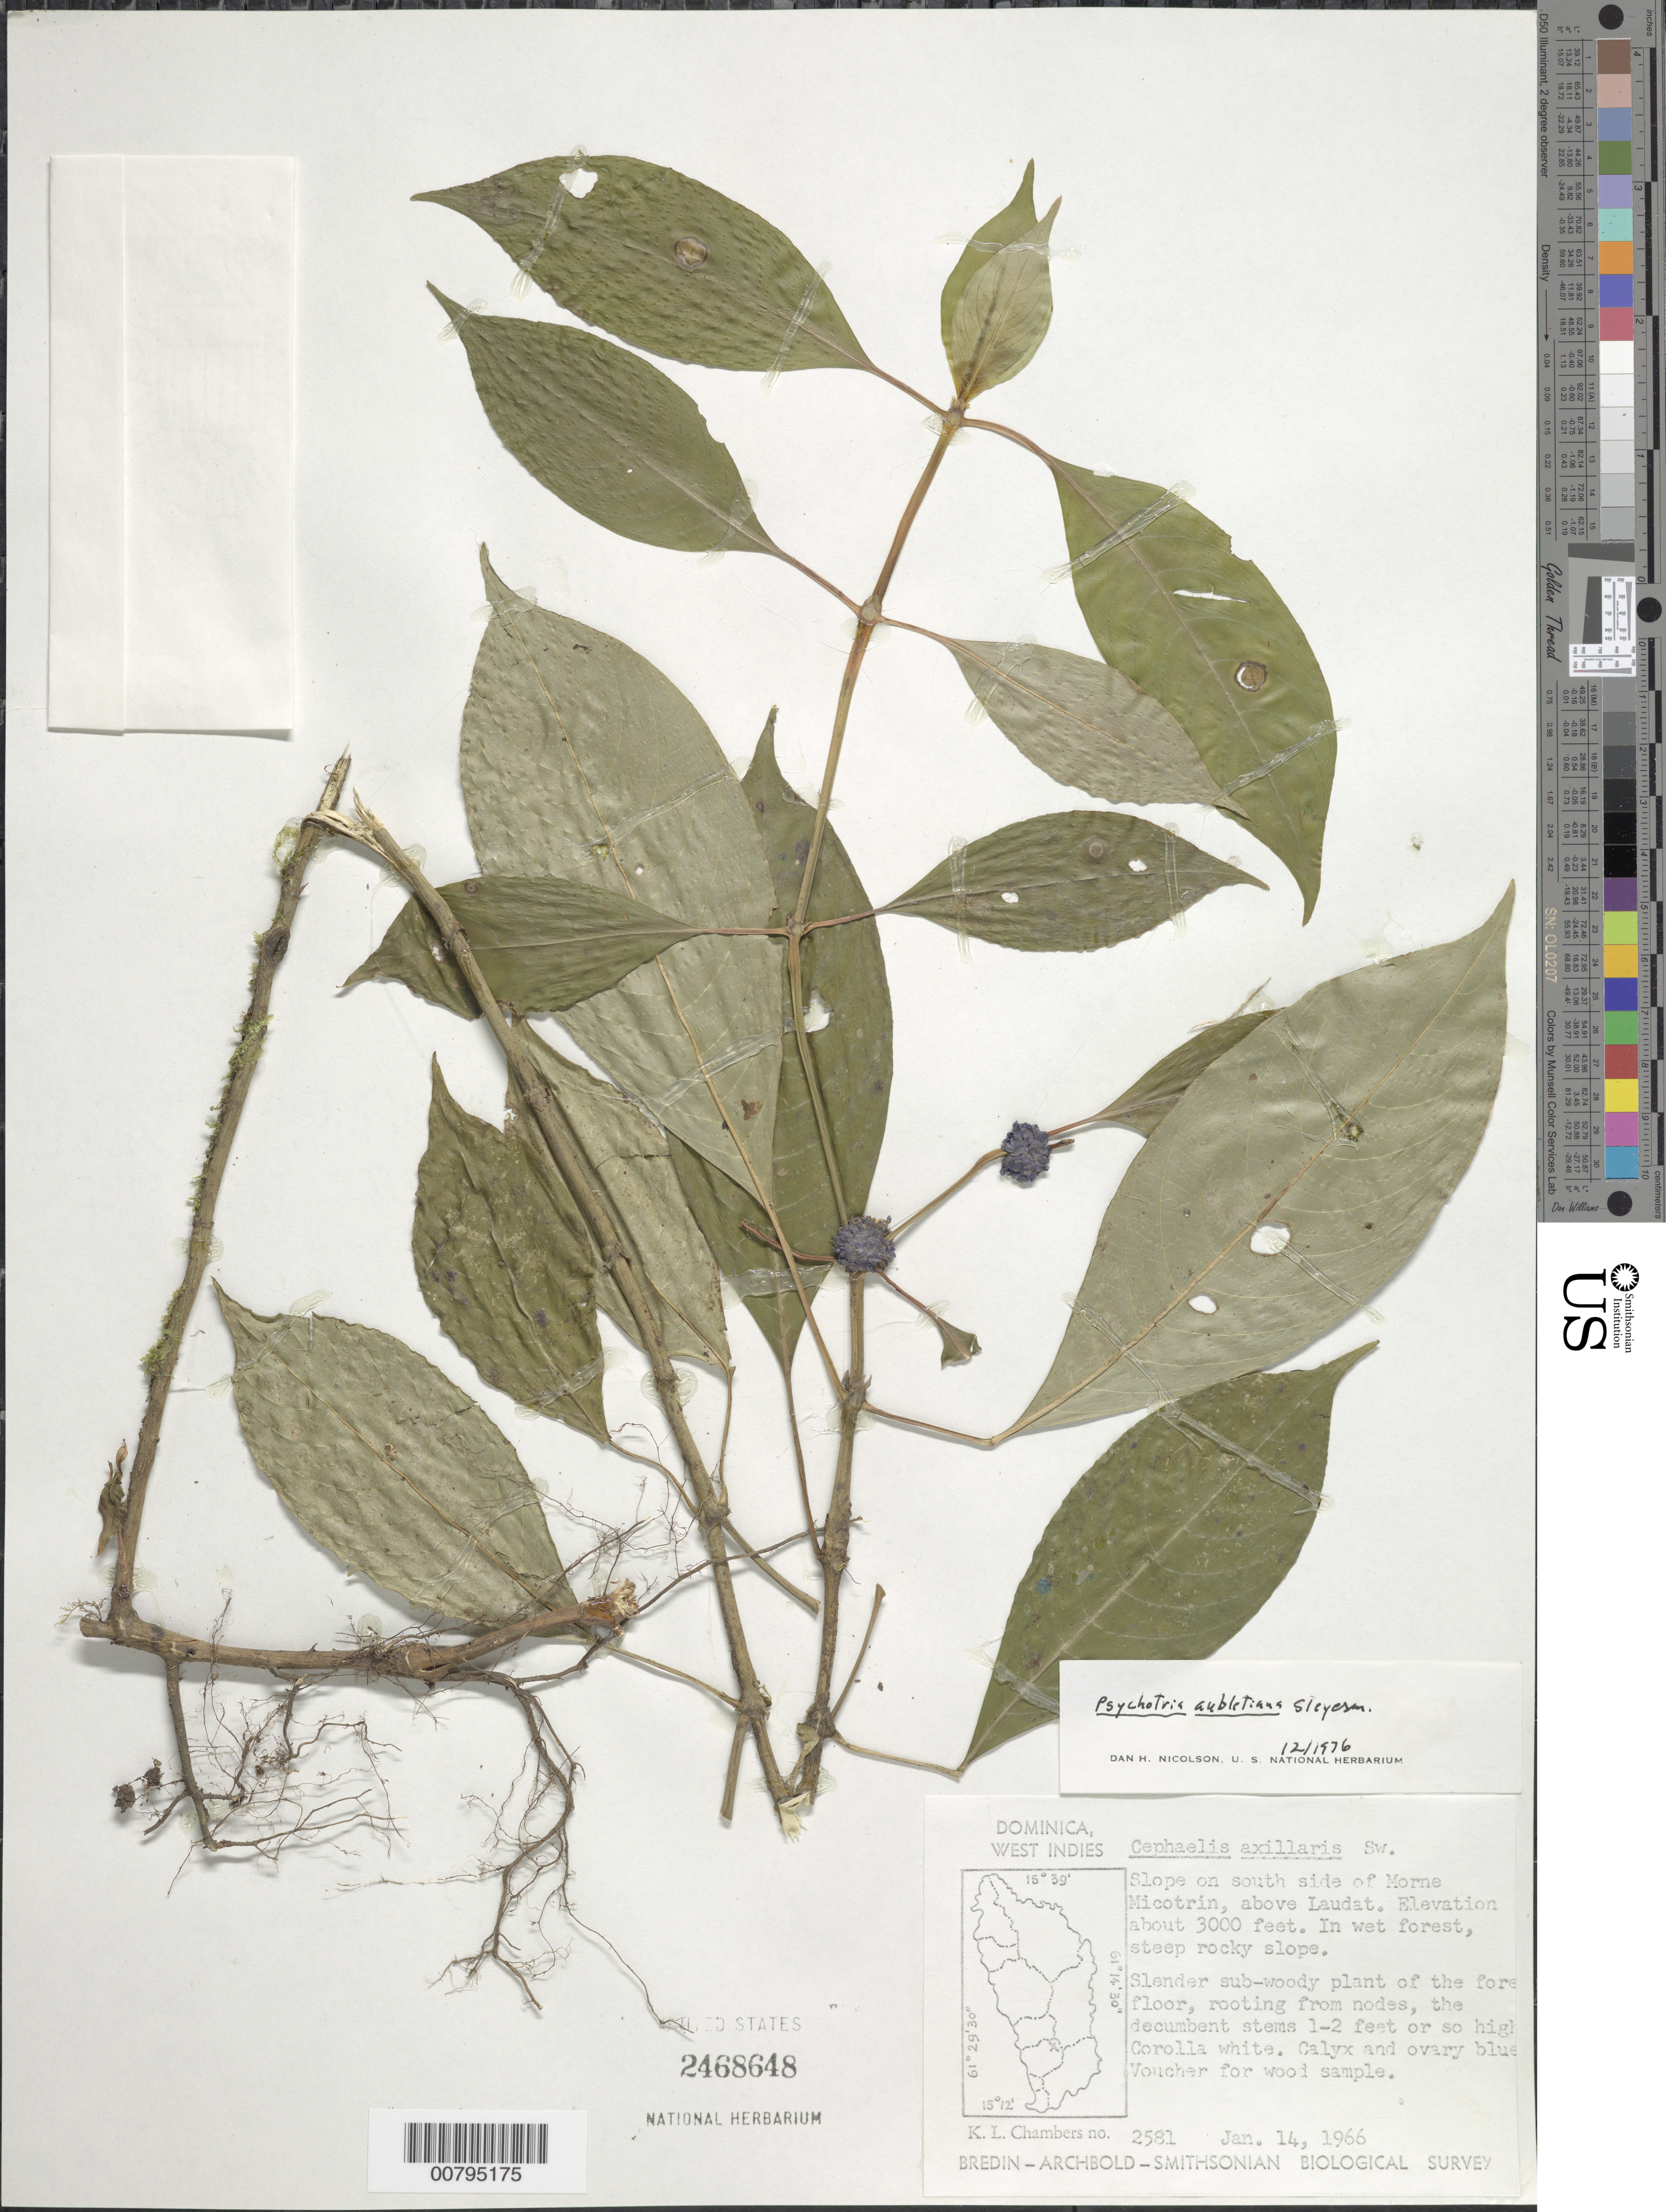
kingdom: Plantae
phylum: Tracheophyta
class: Magnoliopsida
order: Gentianales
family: Rubiaceae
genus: Psychotria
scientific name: Psychotria aubletiana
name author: Steyerm.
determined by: Nicolson, Dan H.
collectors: K. L. Chambers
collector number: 2581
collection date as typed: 14 Jan 1966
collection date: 1966-01-14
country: Dominica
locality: Slope on S side of Morne Micotrin, above Laudat.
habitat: Wet forest on steep rocky slope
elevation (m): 914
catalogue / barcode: US 2468648